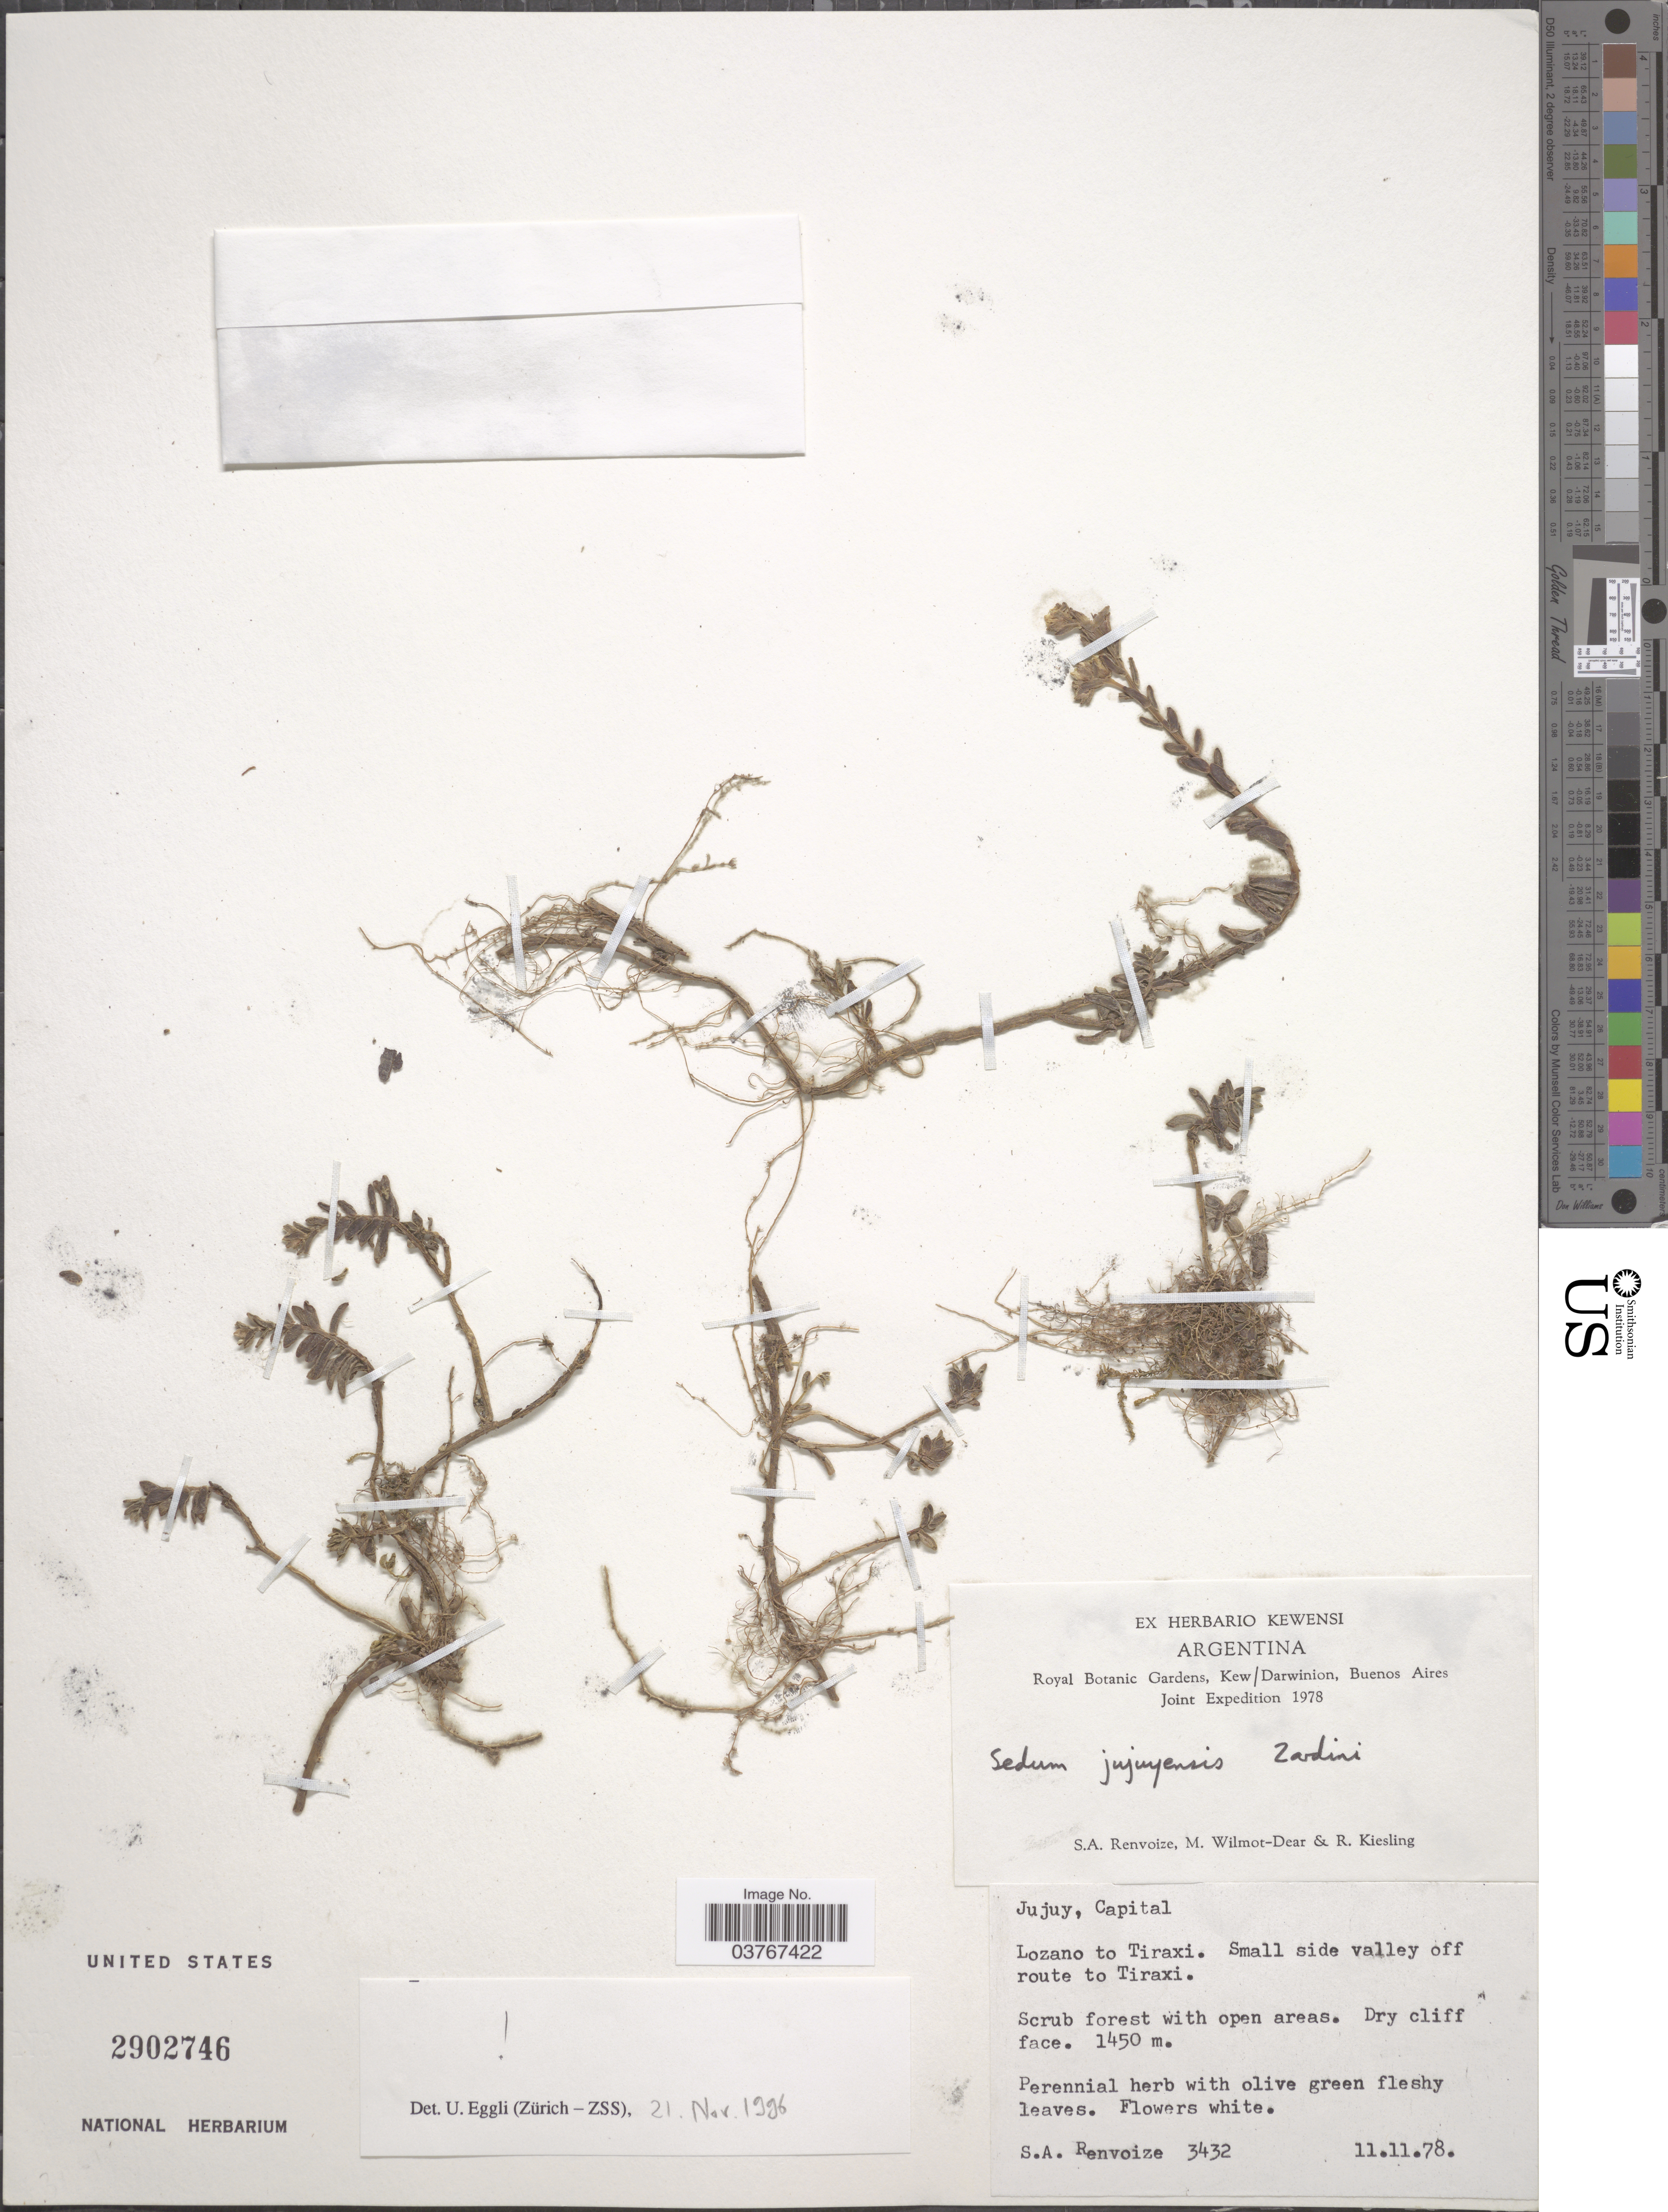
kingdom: Plantae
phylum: Tracheophyta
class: Magnoliopsida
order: Saxifragales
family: Crassulaceae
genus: Sedum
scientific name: Sedum jujuyense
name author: Zardini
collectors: S. A. Renvoize, M. Wilmot-Dear & R. Kiesling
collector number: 3432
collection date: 1978-11-11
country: Argentina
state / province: Jujuy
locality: Jujuy, Capital. Lozano to Tiraxi. Small side valley off route to Tiraxi.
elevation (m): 1450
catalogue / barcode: US 2902746